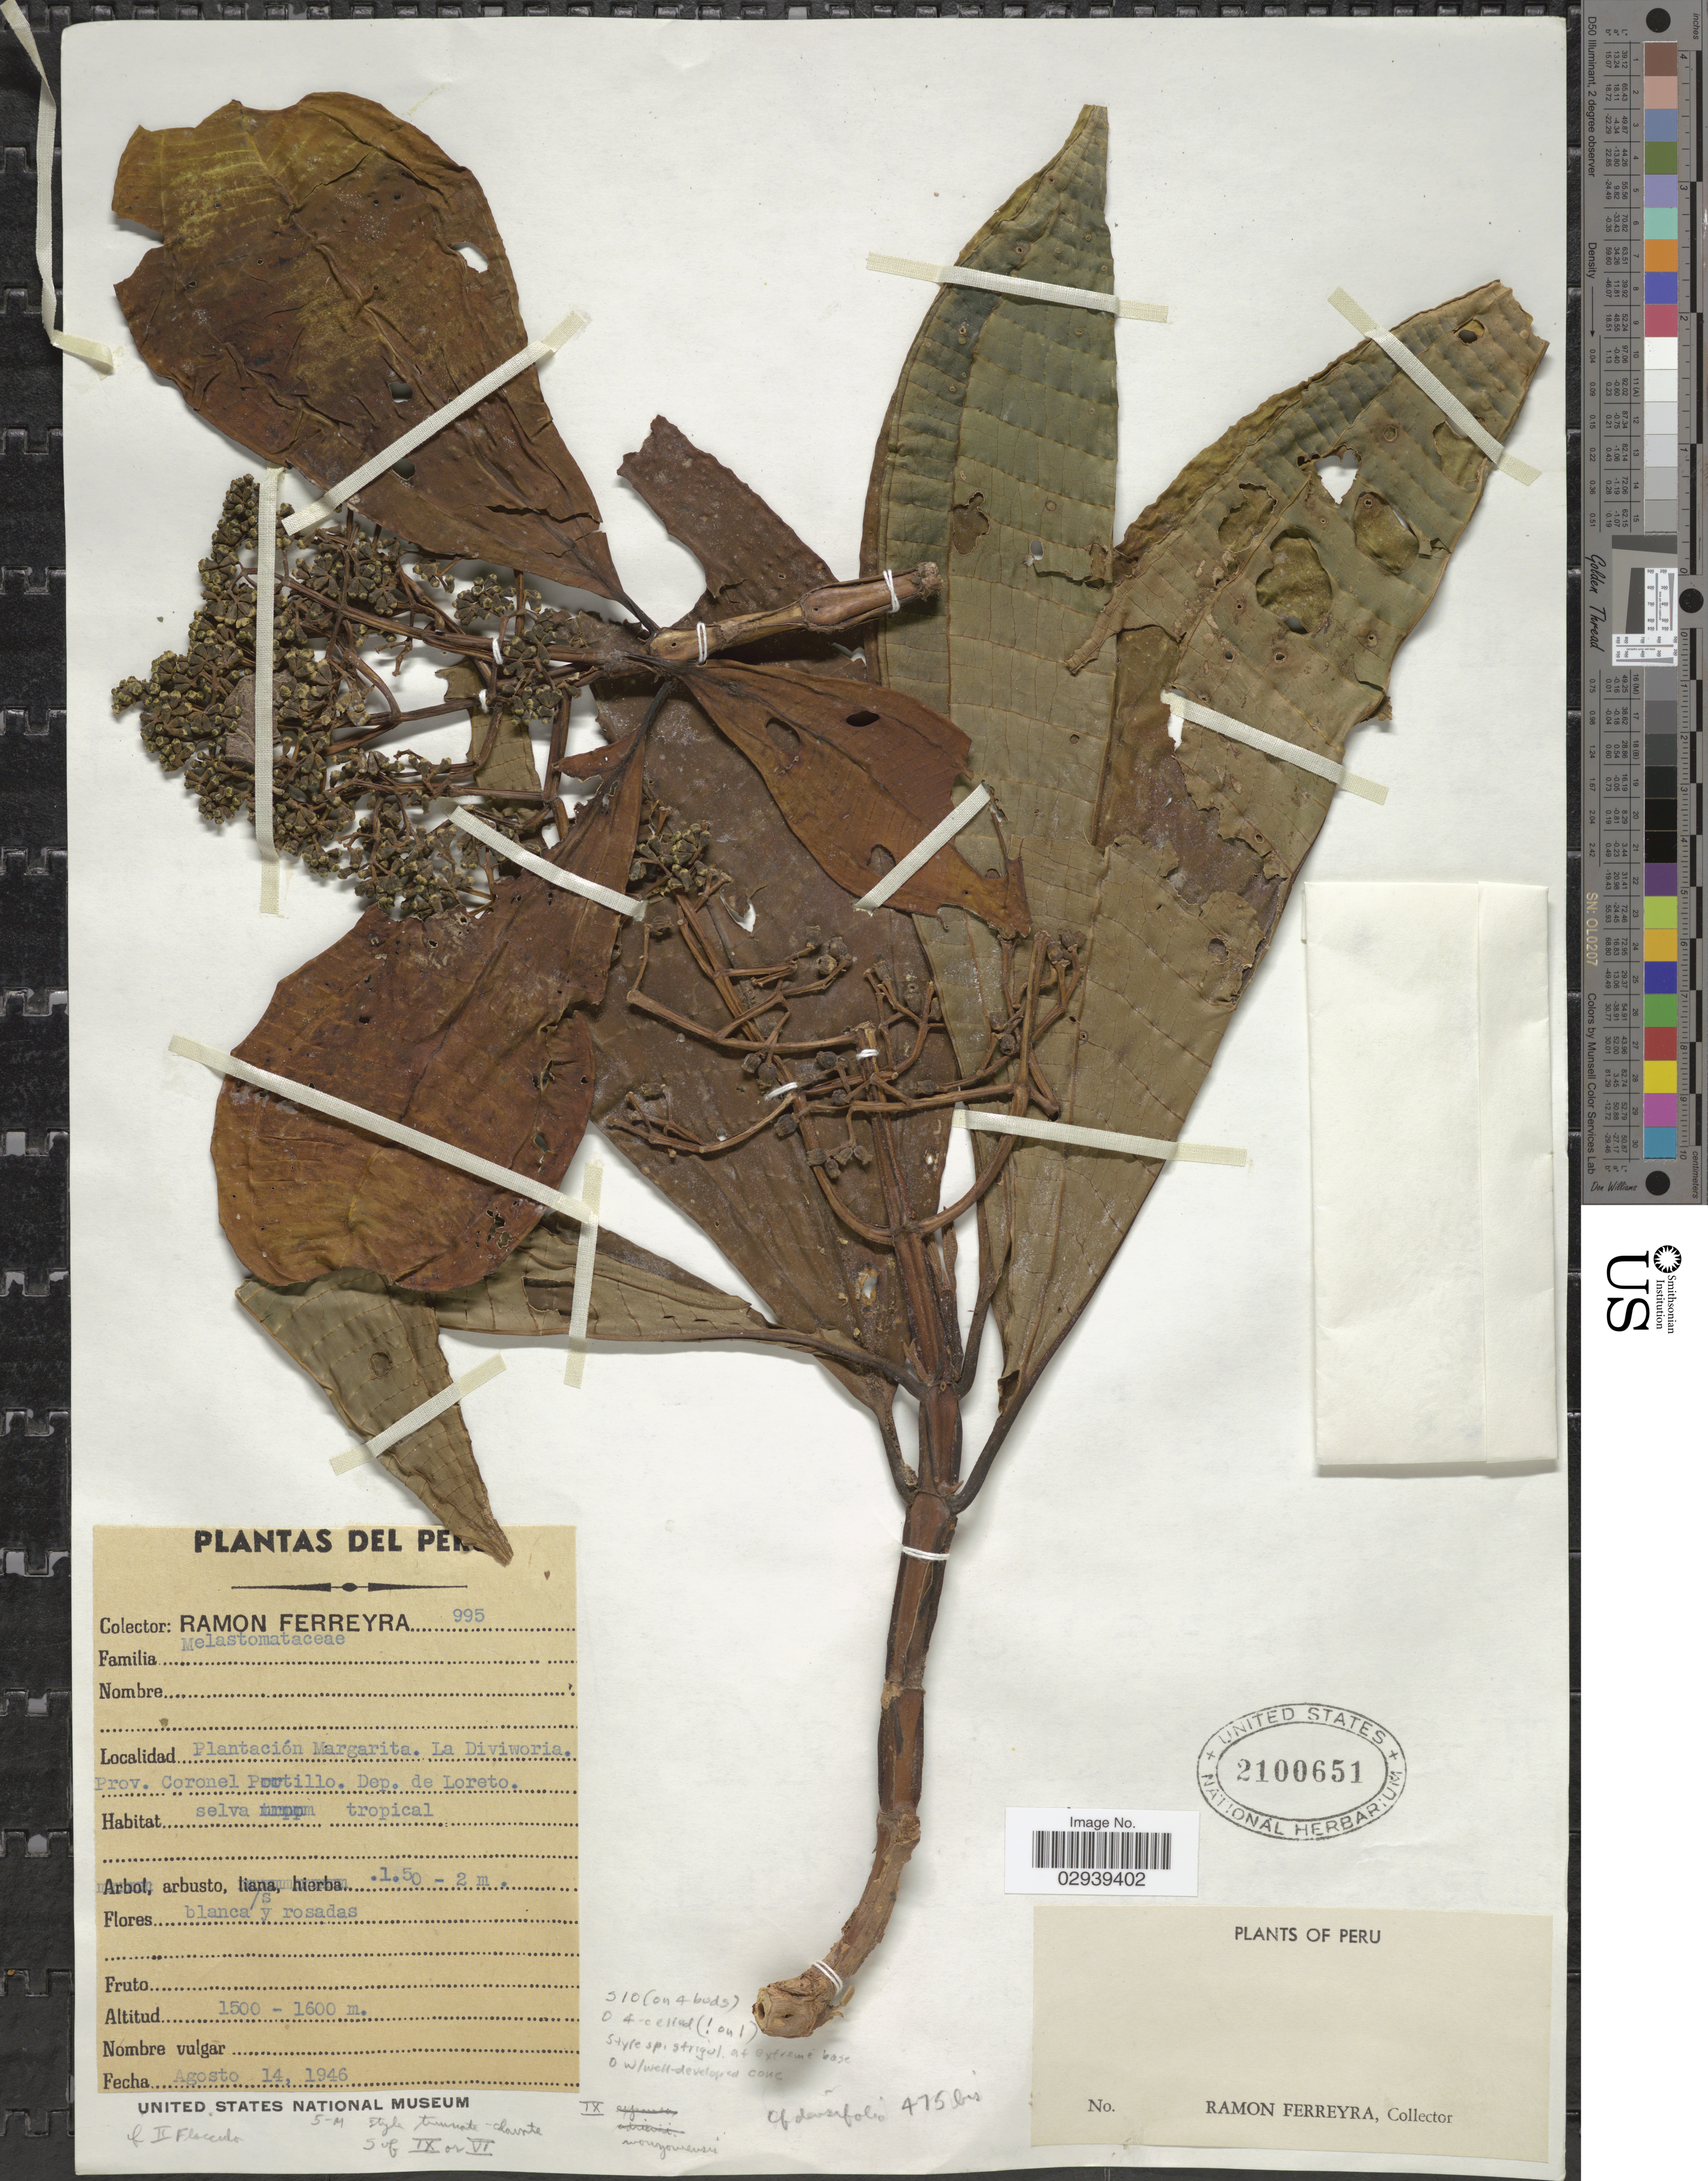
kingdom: Plantae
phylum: Tracheophyta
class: Magnoliopsida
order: Myrtales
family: Melastomataceae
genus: Miconia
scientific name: Miconia flaccida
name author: Gleason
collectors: R. A. Ferreyra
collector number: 995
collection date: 1946-08-14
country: Peru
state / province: Loreto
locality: Plantación Margarita. La Diviworia. Prov. Coronel Portillo. Dep. Loreto.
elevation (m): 1500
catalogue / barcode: US 2100651